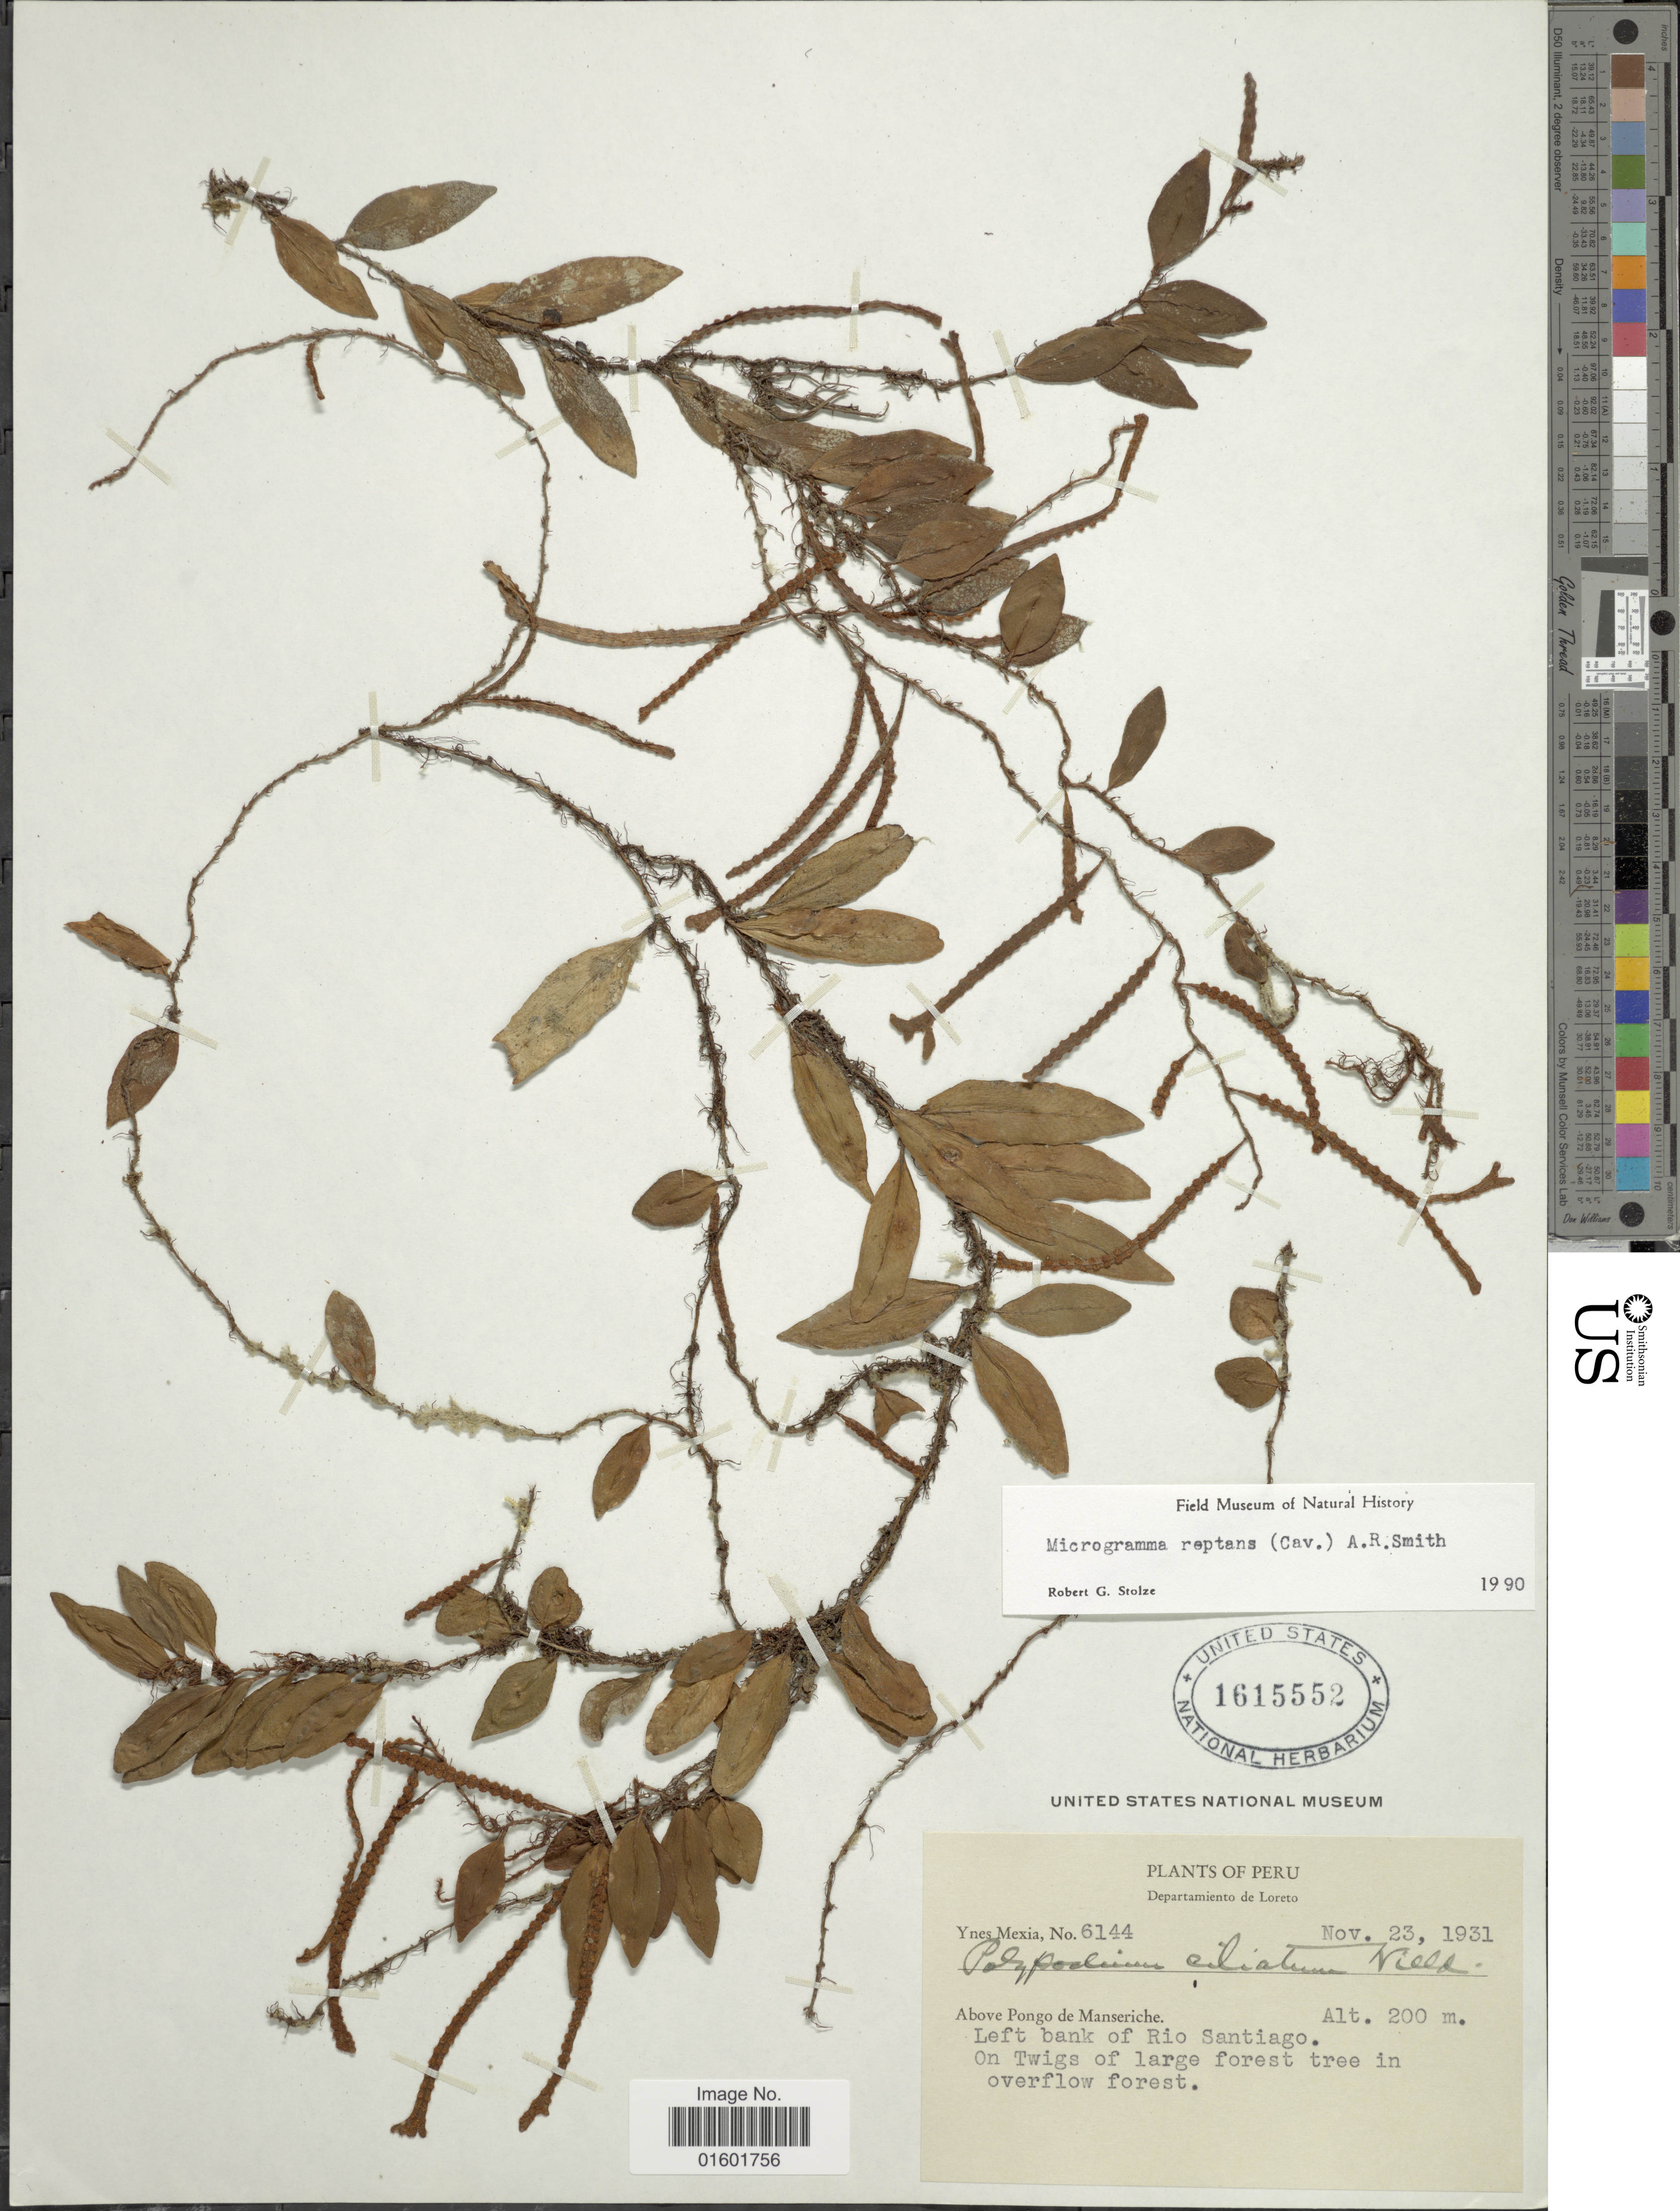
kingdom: Plantae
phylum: Tracheophyta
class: Polypodiopsida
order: Polypodiales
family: Polypodiaceae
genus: Microgramma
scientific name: Microgramma reptans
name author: (Cav.) A.R. Sm.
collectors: Y. Mexia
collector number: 6144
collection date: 1931-11-23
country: Peru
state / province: Loreto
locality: Above Pongo de Manseriche, left bank of Rio Santiago, On twigs of large forest tree in overflow forest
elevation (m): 200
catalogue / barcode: US 1615552